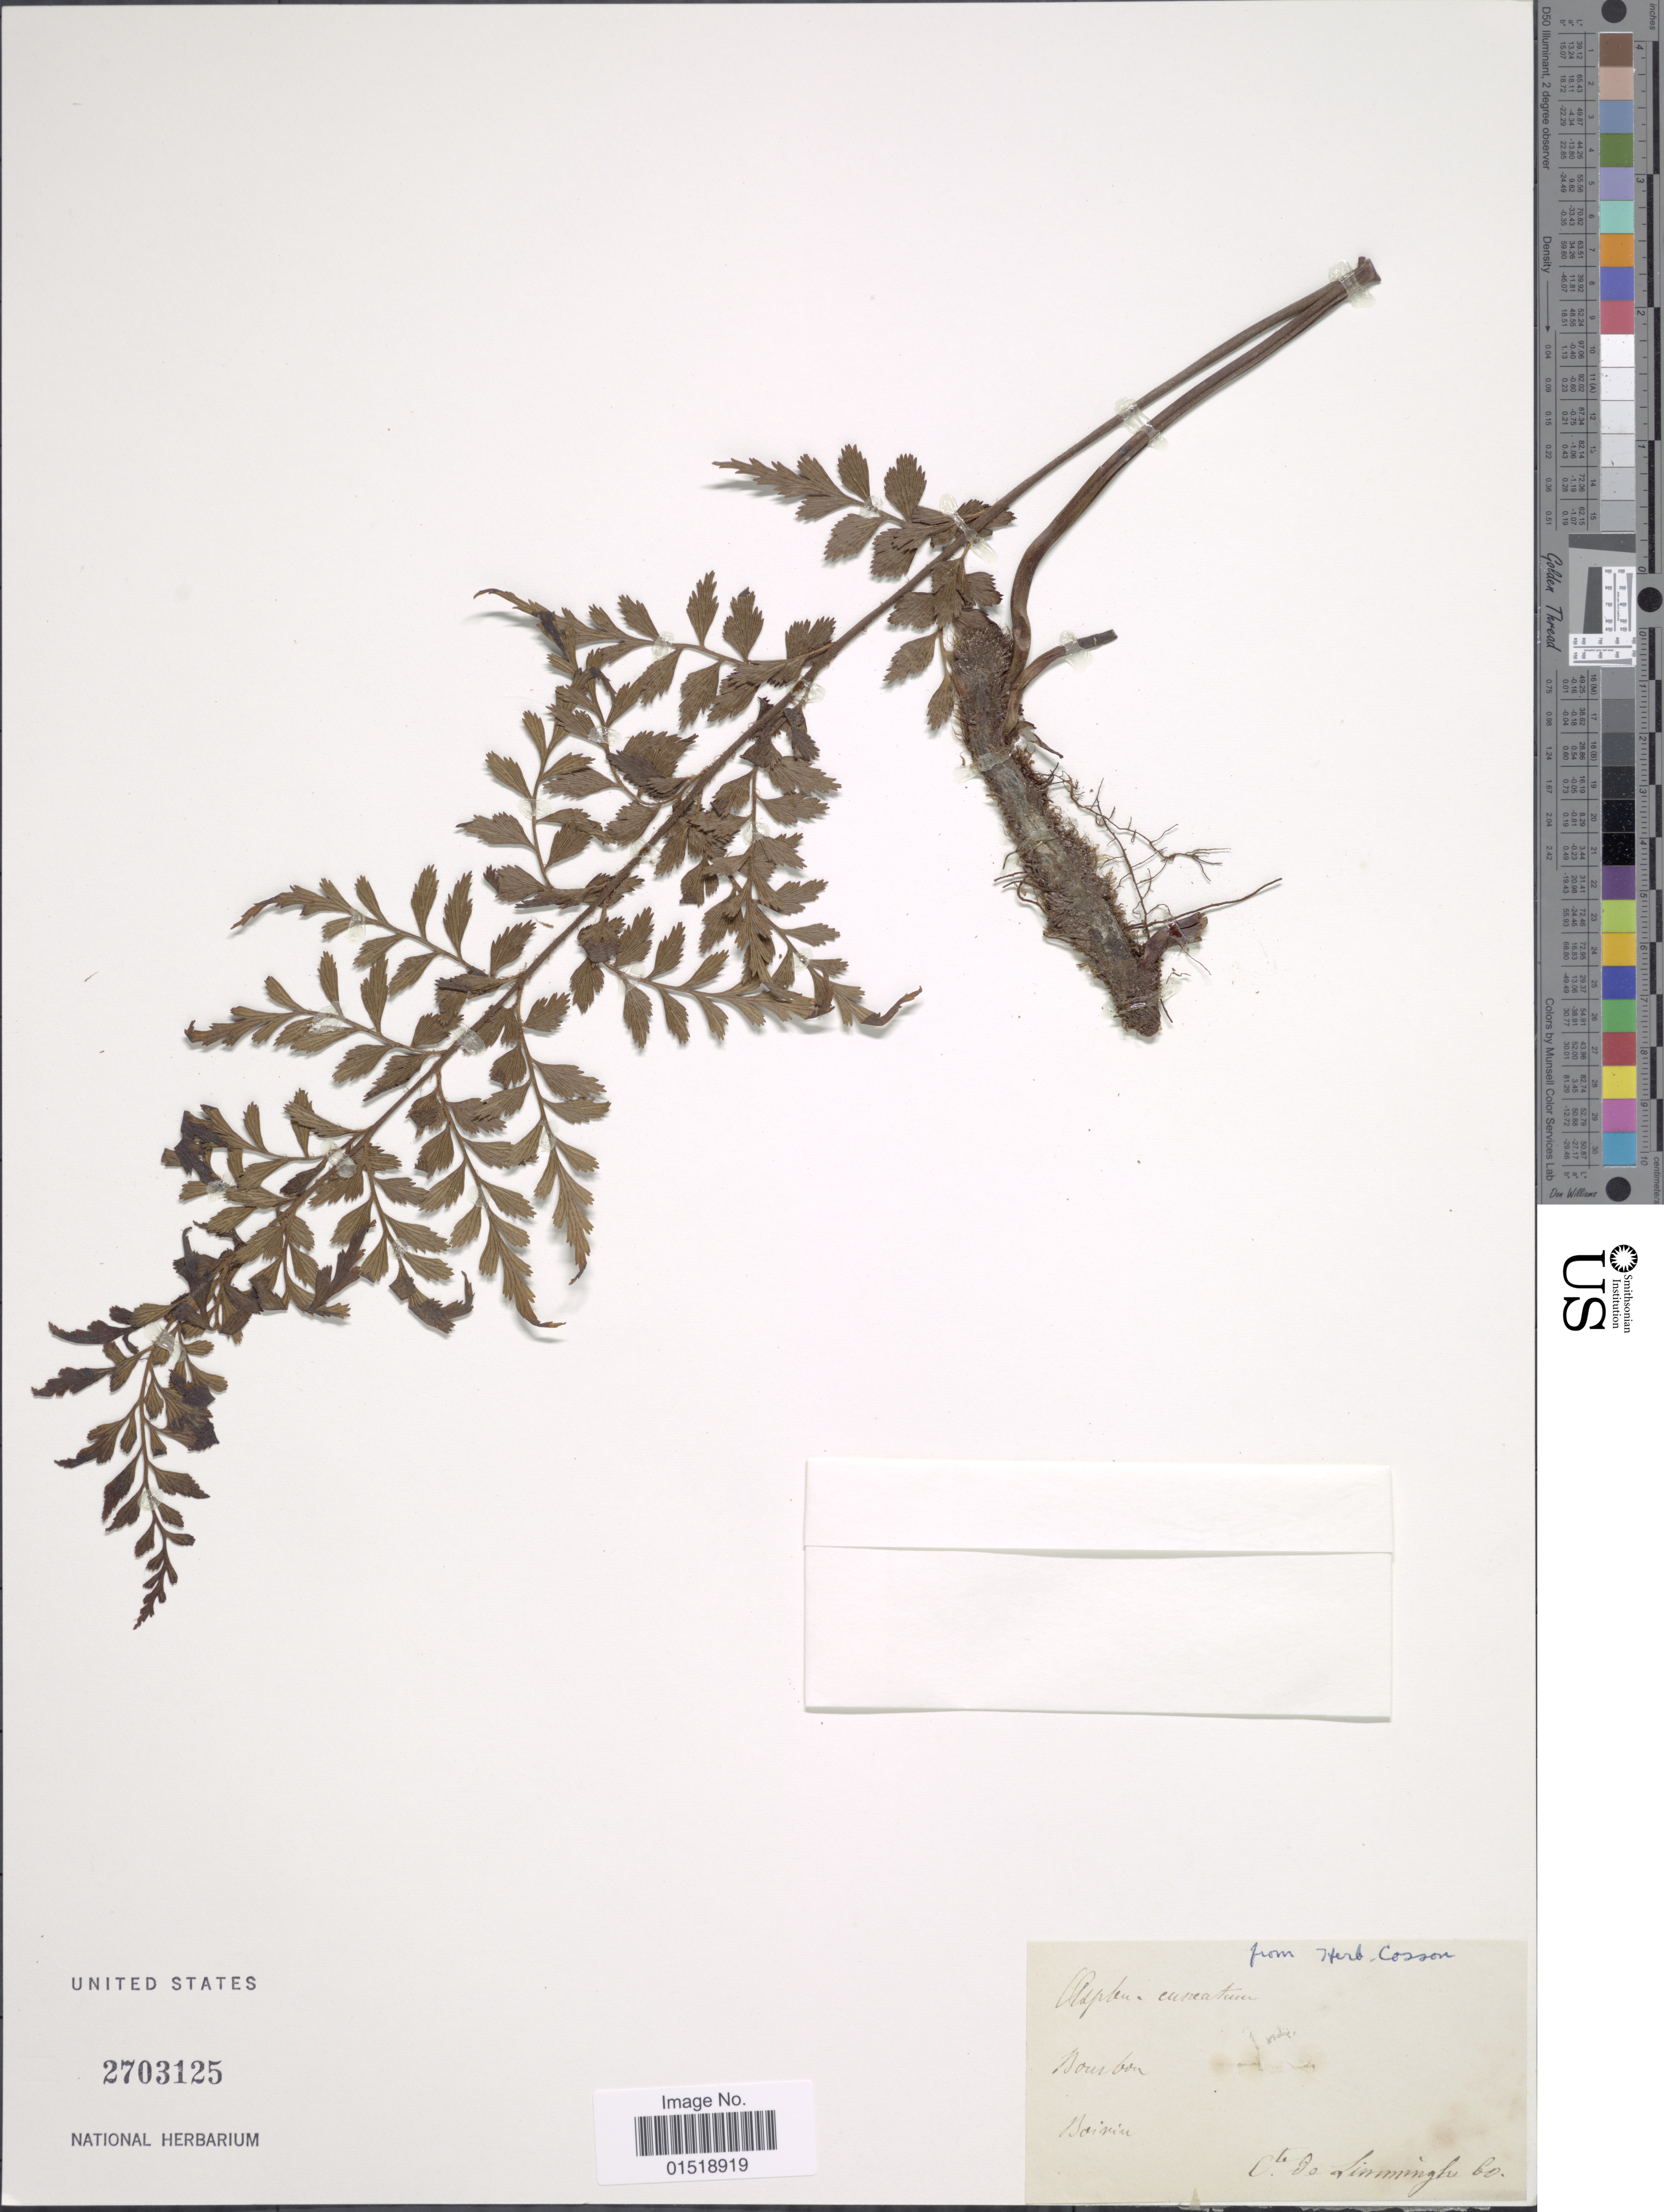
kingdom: Plantae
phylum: Tracheophyta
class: Polypodiopsida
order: Polypodiales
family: Aspleniaceae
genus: Asplenium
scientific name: Asplenium cuneatum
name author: Lam.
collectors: ex herb. Cosson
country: Reunion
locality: Bourbon, Boisin, Cle do Limminghu Co. [interpreted]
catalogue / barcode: US 2703125